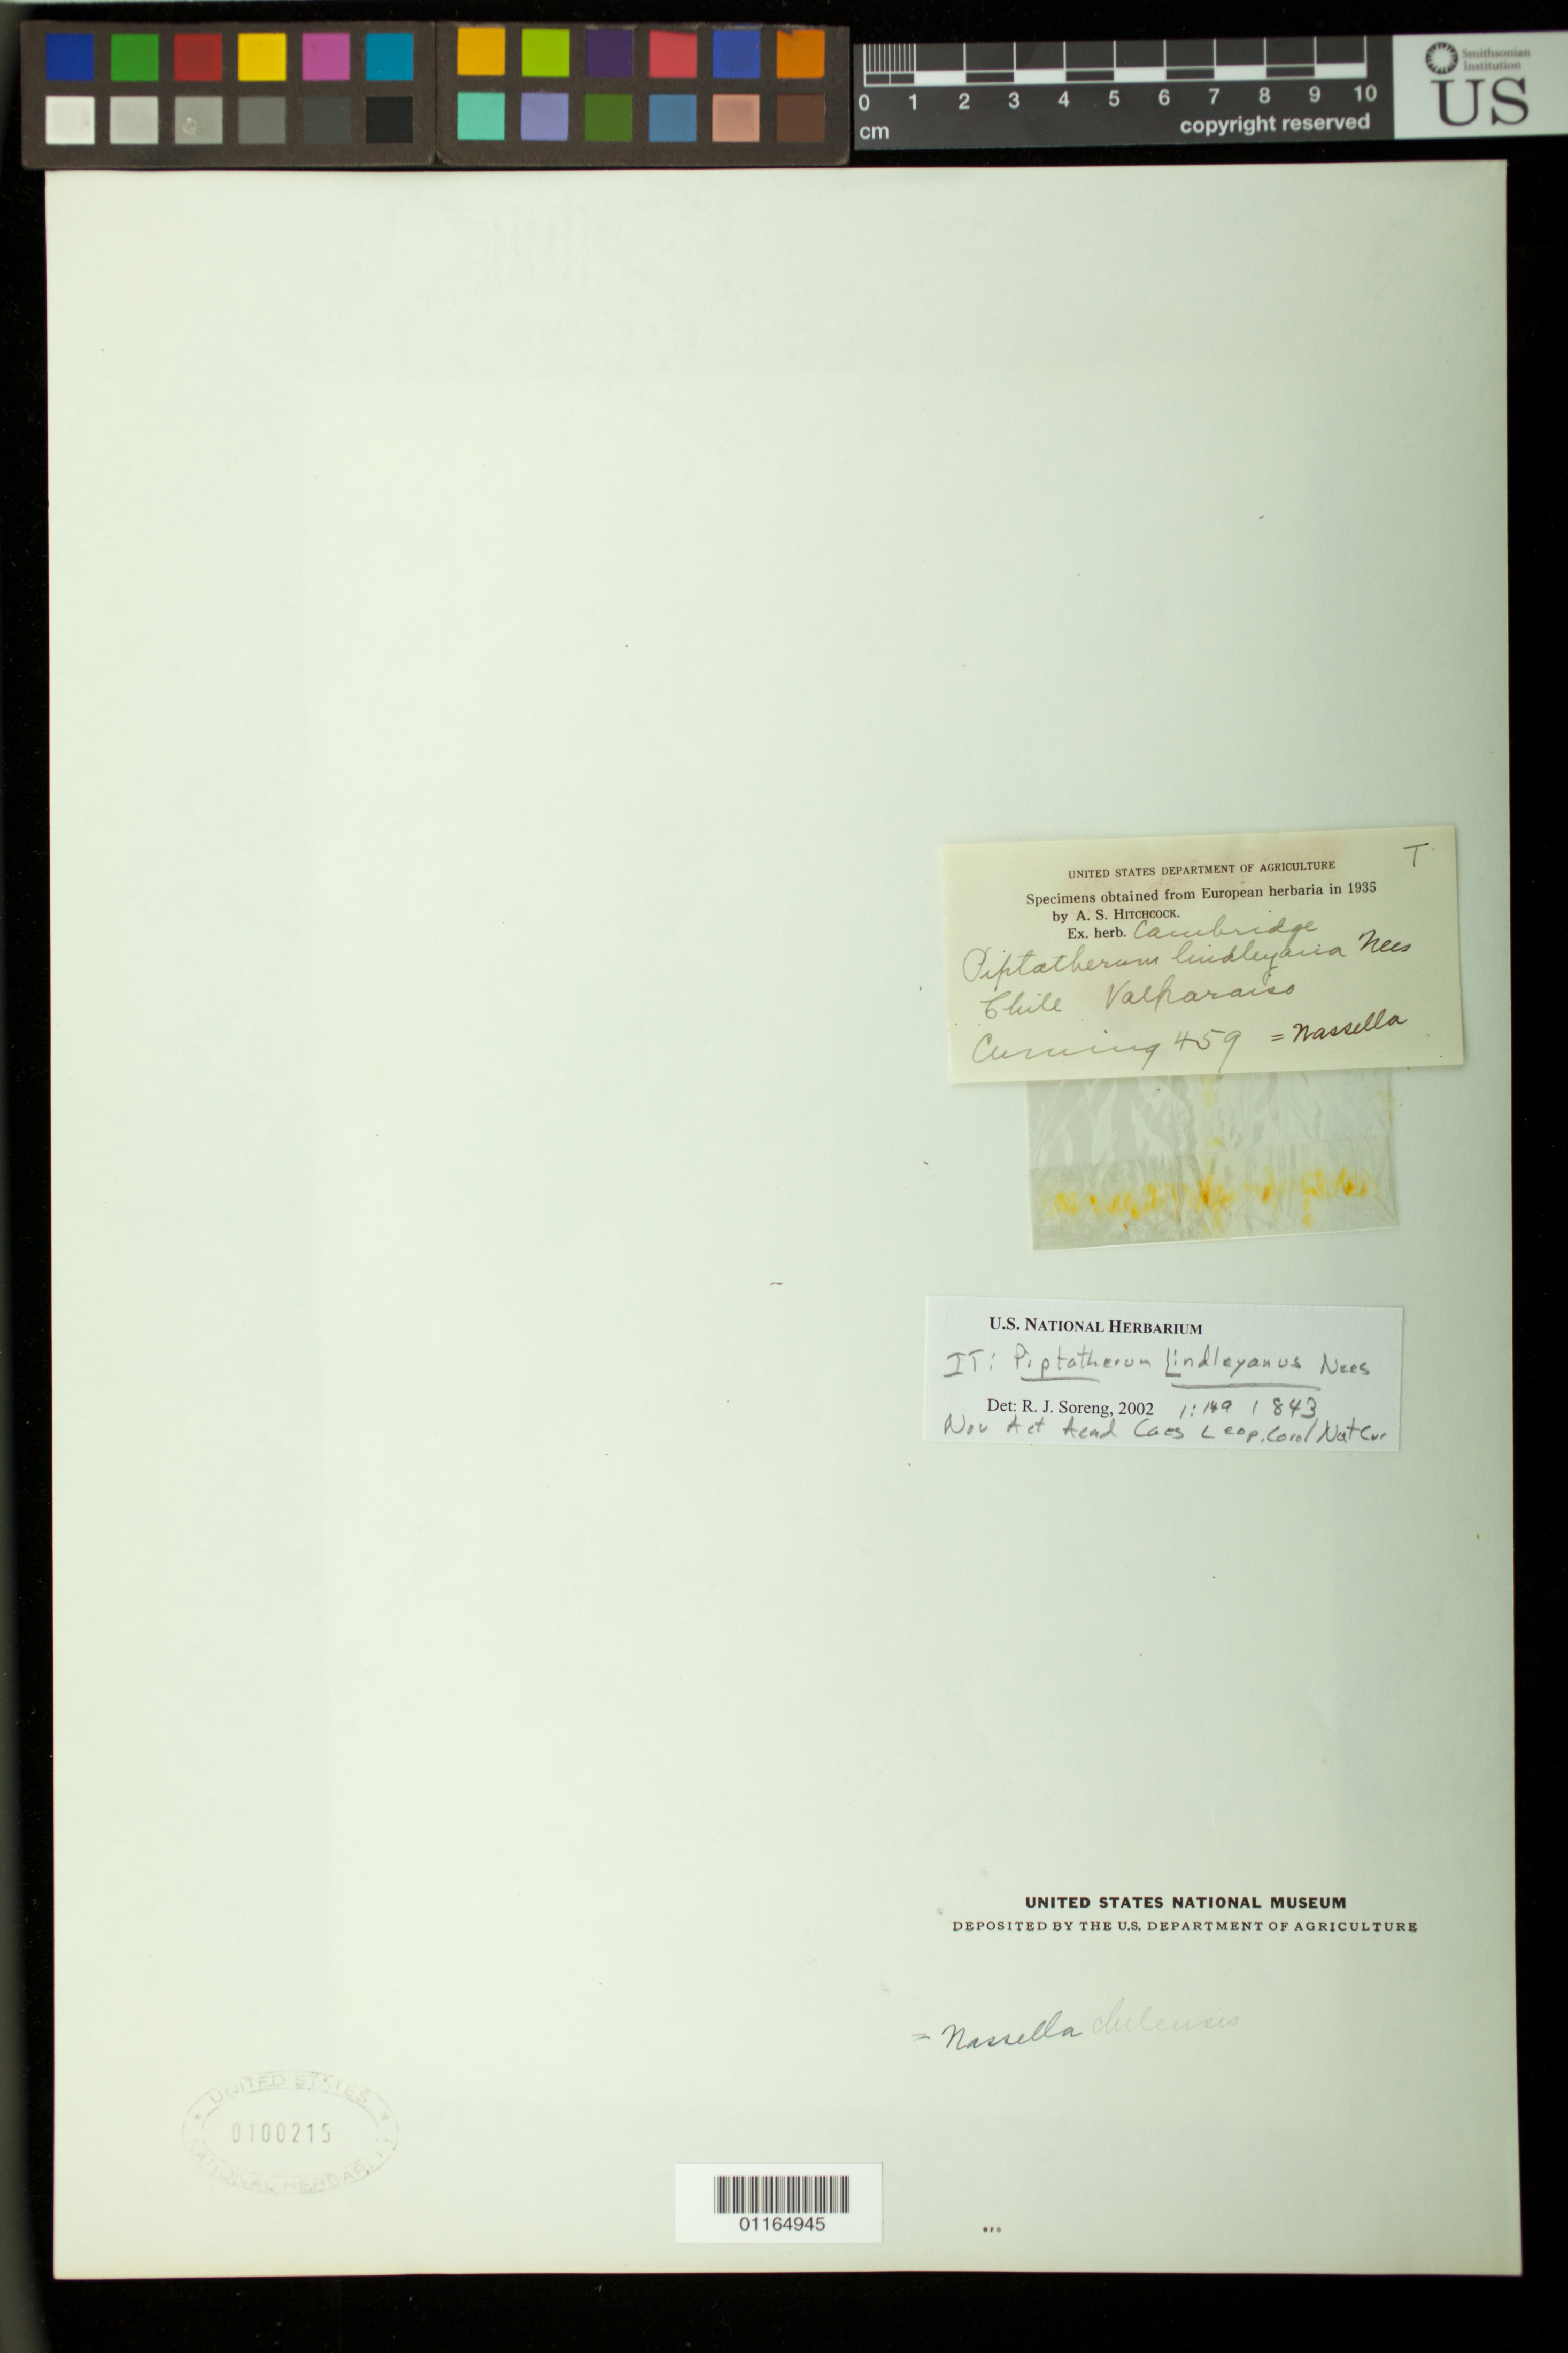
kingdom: Plantae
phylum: Tracheophyta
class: Liliopsida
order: Poales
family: Poaceae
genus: Piptatherum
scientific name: Piptatherum lindleyanum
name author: Nees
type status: Type Collection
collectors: H. Cuming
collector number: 459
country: Chile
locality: Valparaiso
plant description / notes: Fragmentary material of type specimen ex herb. Cambridge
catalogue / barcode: US 100215